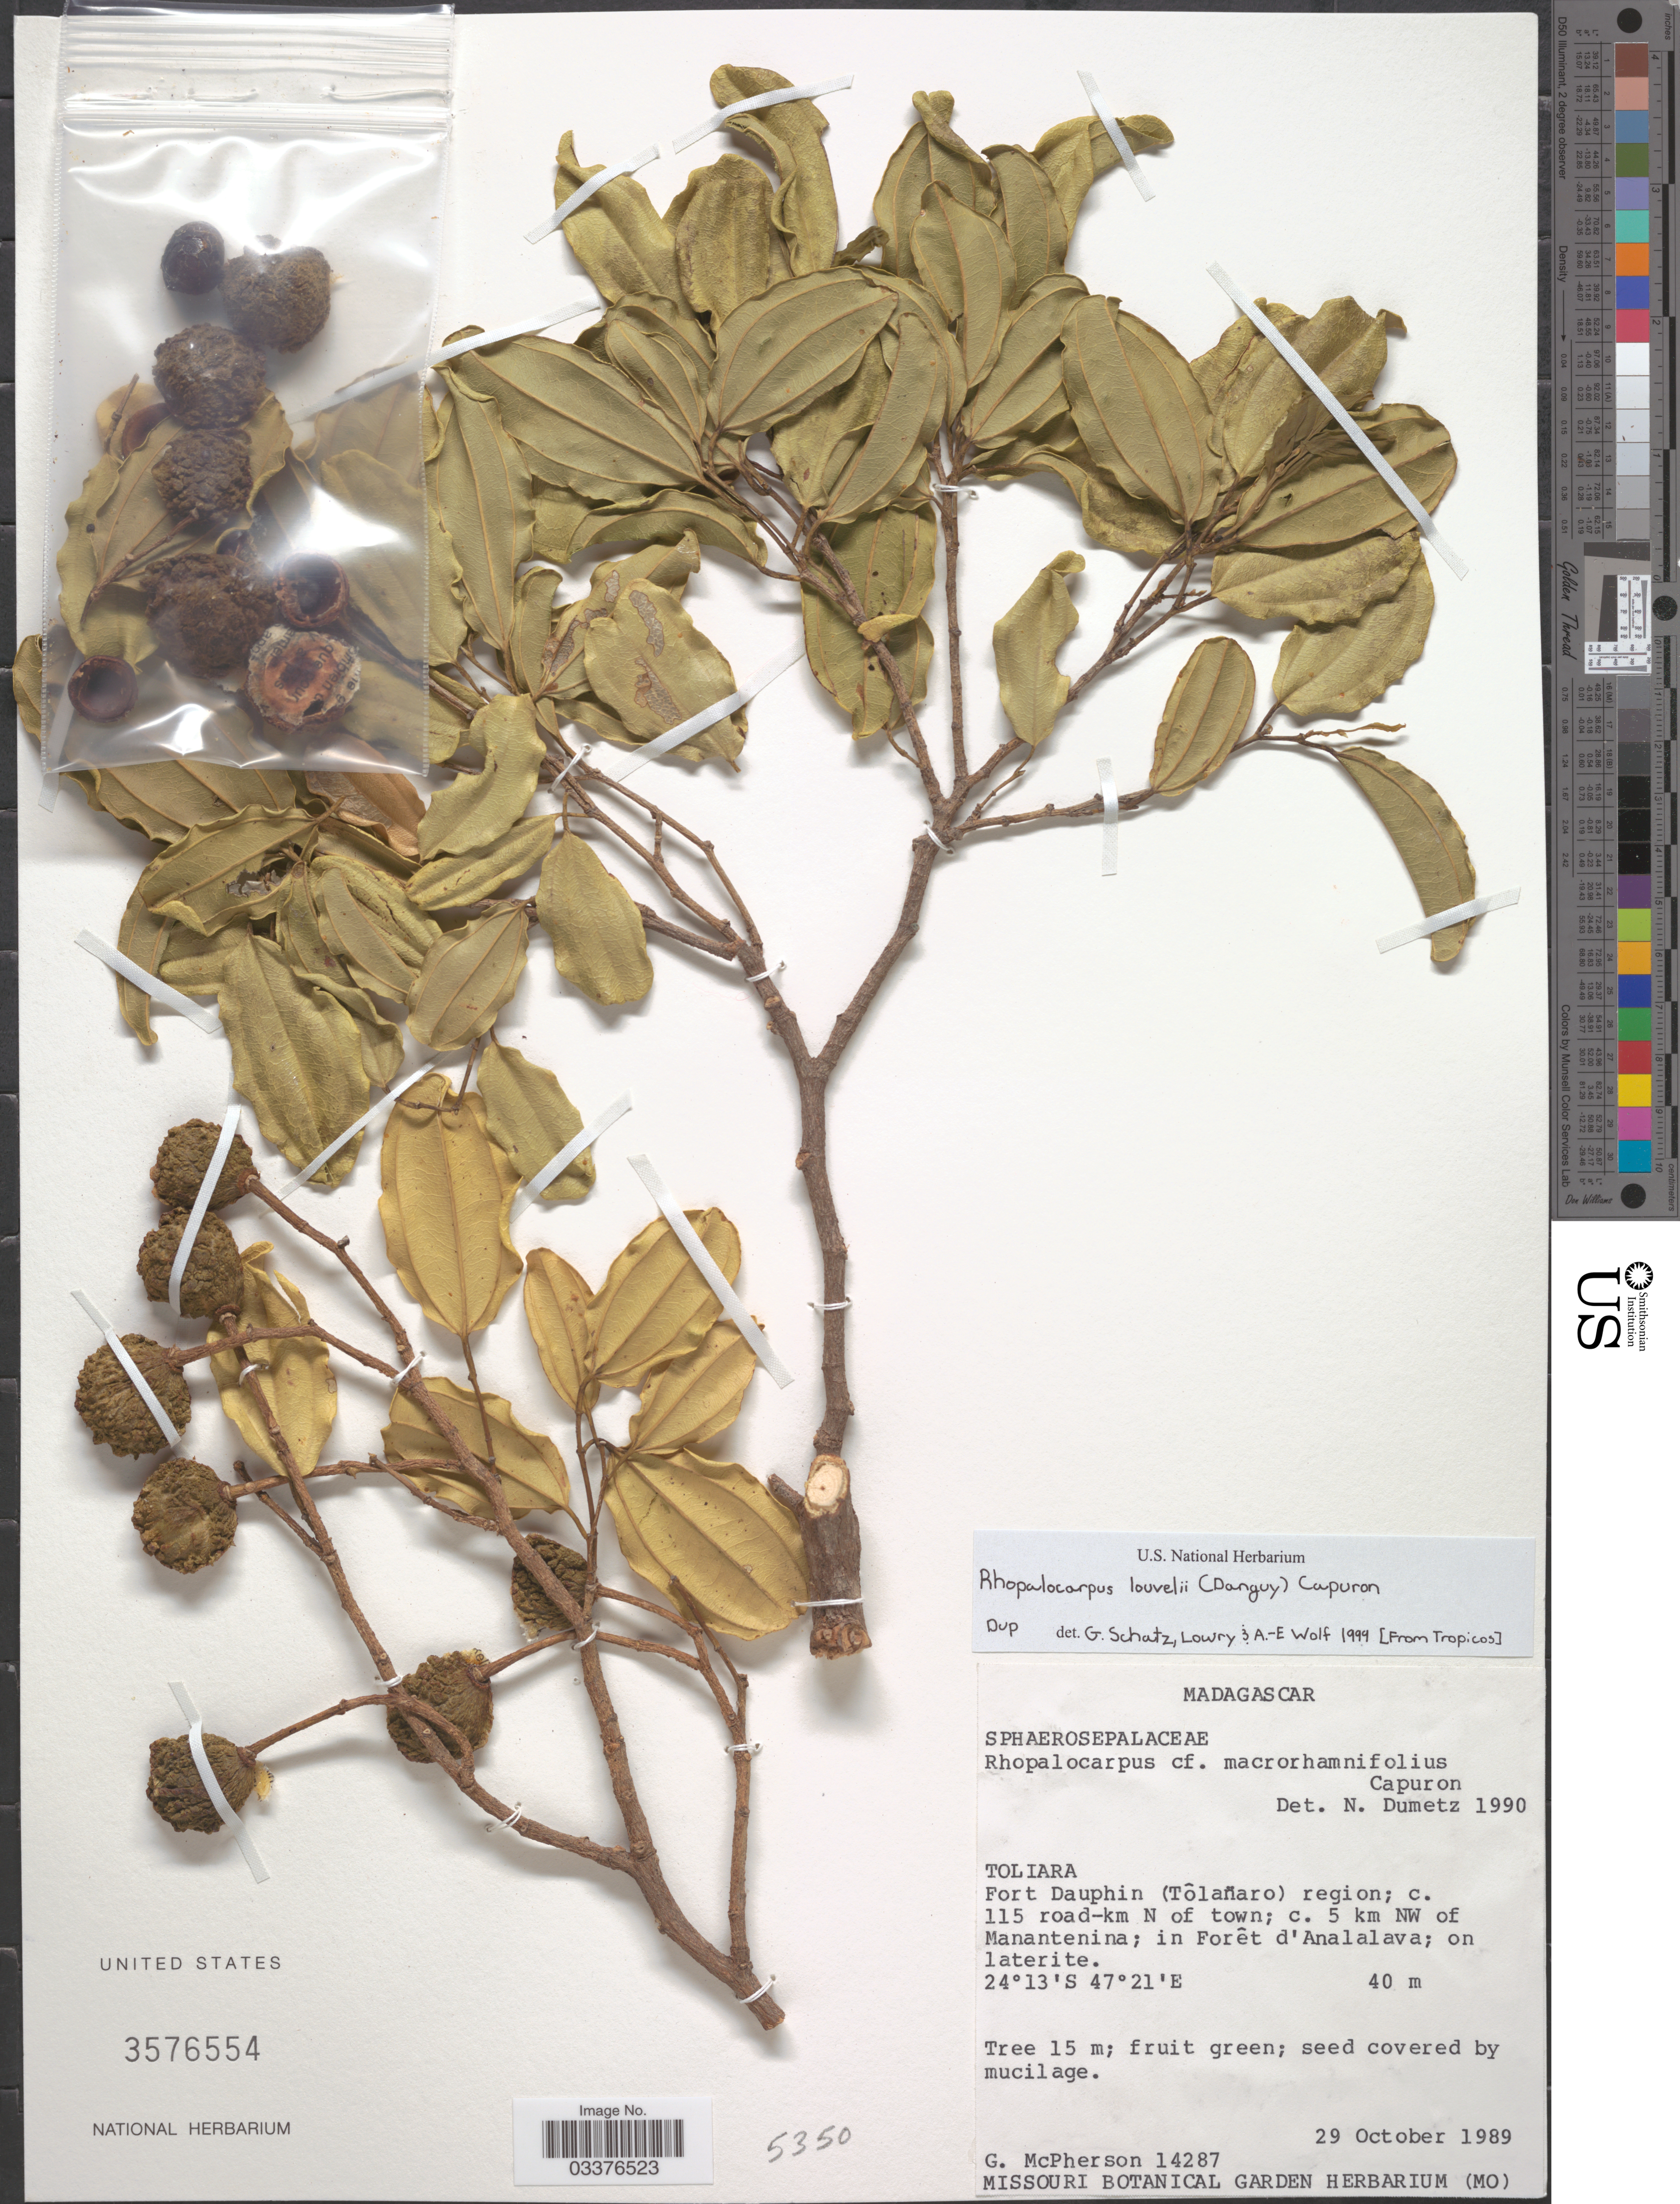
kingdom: Plantae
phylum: Tracheophyta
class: Magnoliopsida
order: Malvales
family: Sphaerosepalaceae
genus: Rhopalocarpus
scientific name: Rhopalocarpus louvelii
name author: (Danguy) Capuron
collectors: G. McPherson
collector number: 14287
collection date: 1989-10-29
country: Madagascar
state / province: Anosy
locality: Fort Dauphin (Tôlanaro) region; c. 115 road-km N of town; c. 5 km NW of Manantenina; in Forêt d'Analalava.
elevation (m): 40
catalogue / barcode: US 3576554